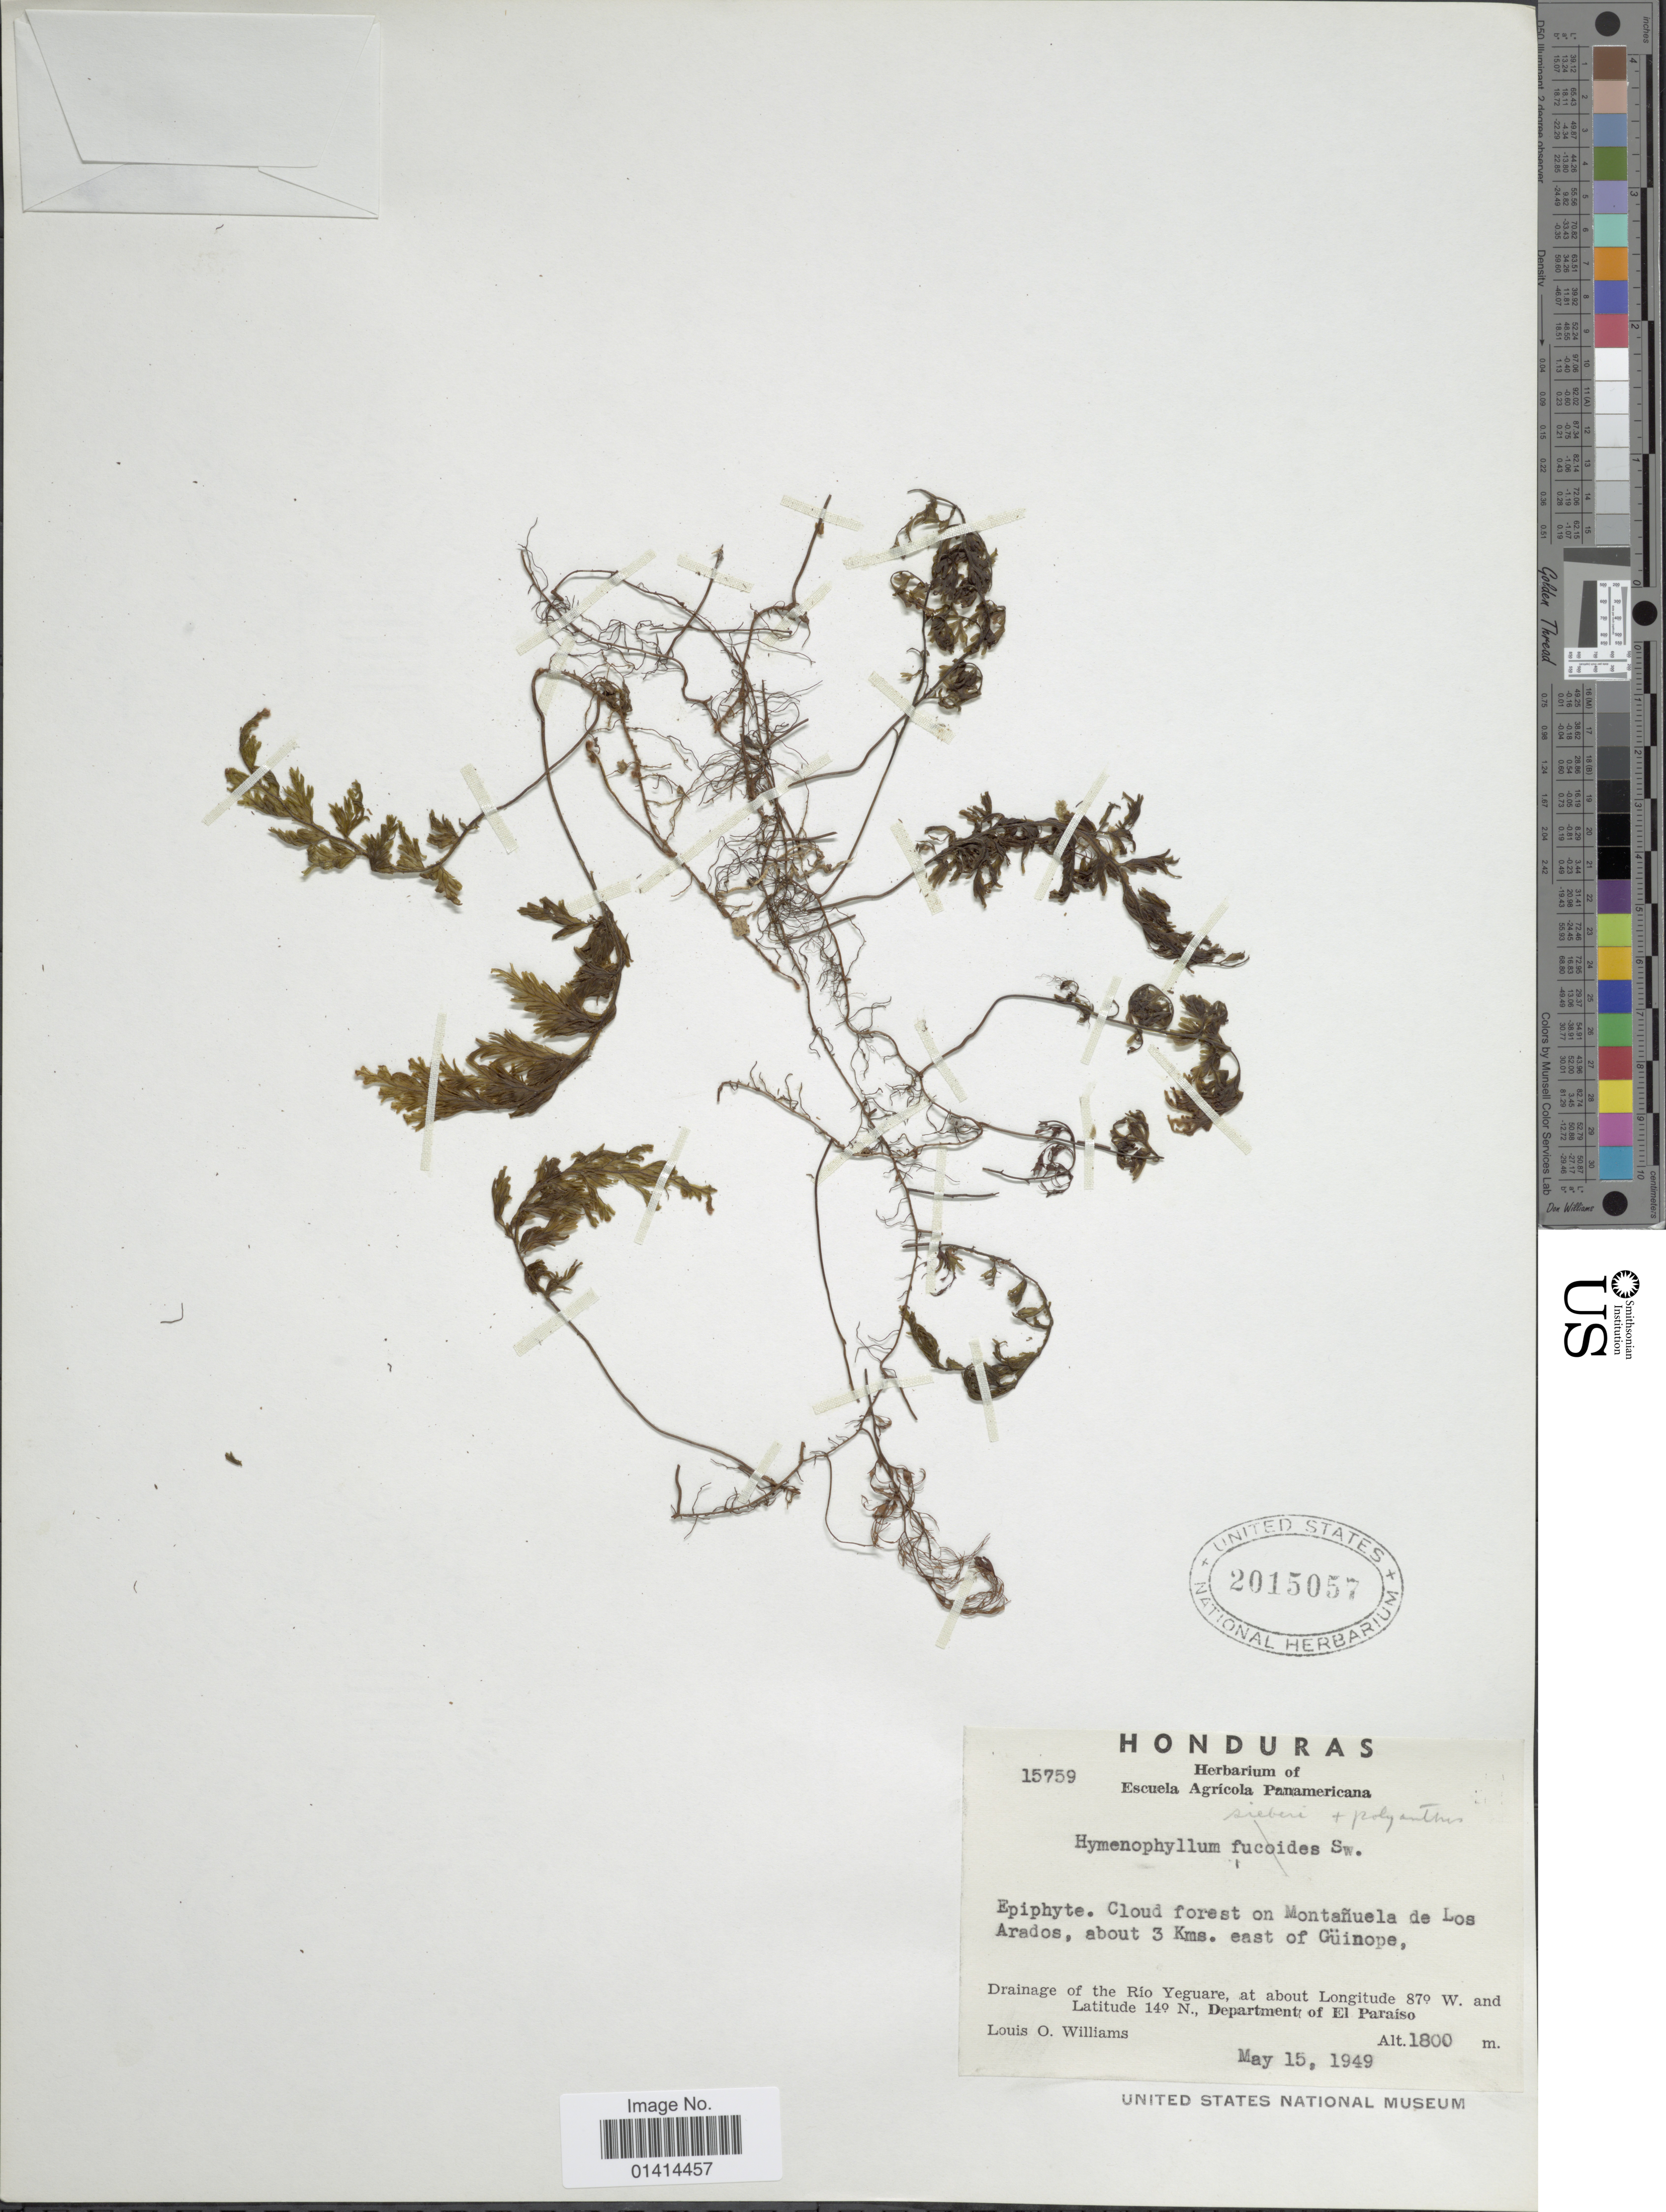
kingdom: Plantae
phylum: Tracheophyta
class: Polypodiopsida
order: Hymenophyllales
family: Hymenophyllaceae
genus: Hymenophyllum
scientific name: Hymenophyllum sieberi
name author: (C. Presl) Bosch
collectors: L. O. Williams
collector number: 15759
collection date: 1949-05-15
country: Honduras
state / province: El Paraíso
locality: Cloud forest on Montañuela de Los Arados, about 3 kms east of Güinope, Drainage of the Rio Yeguare, Department of El Paraiso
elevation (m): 1800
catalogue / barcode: US 2015057